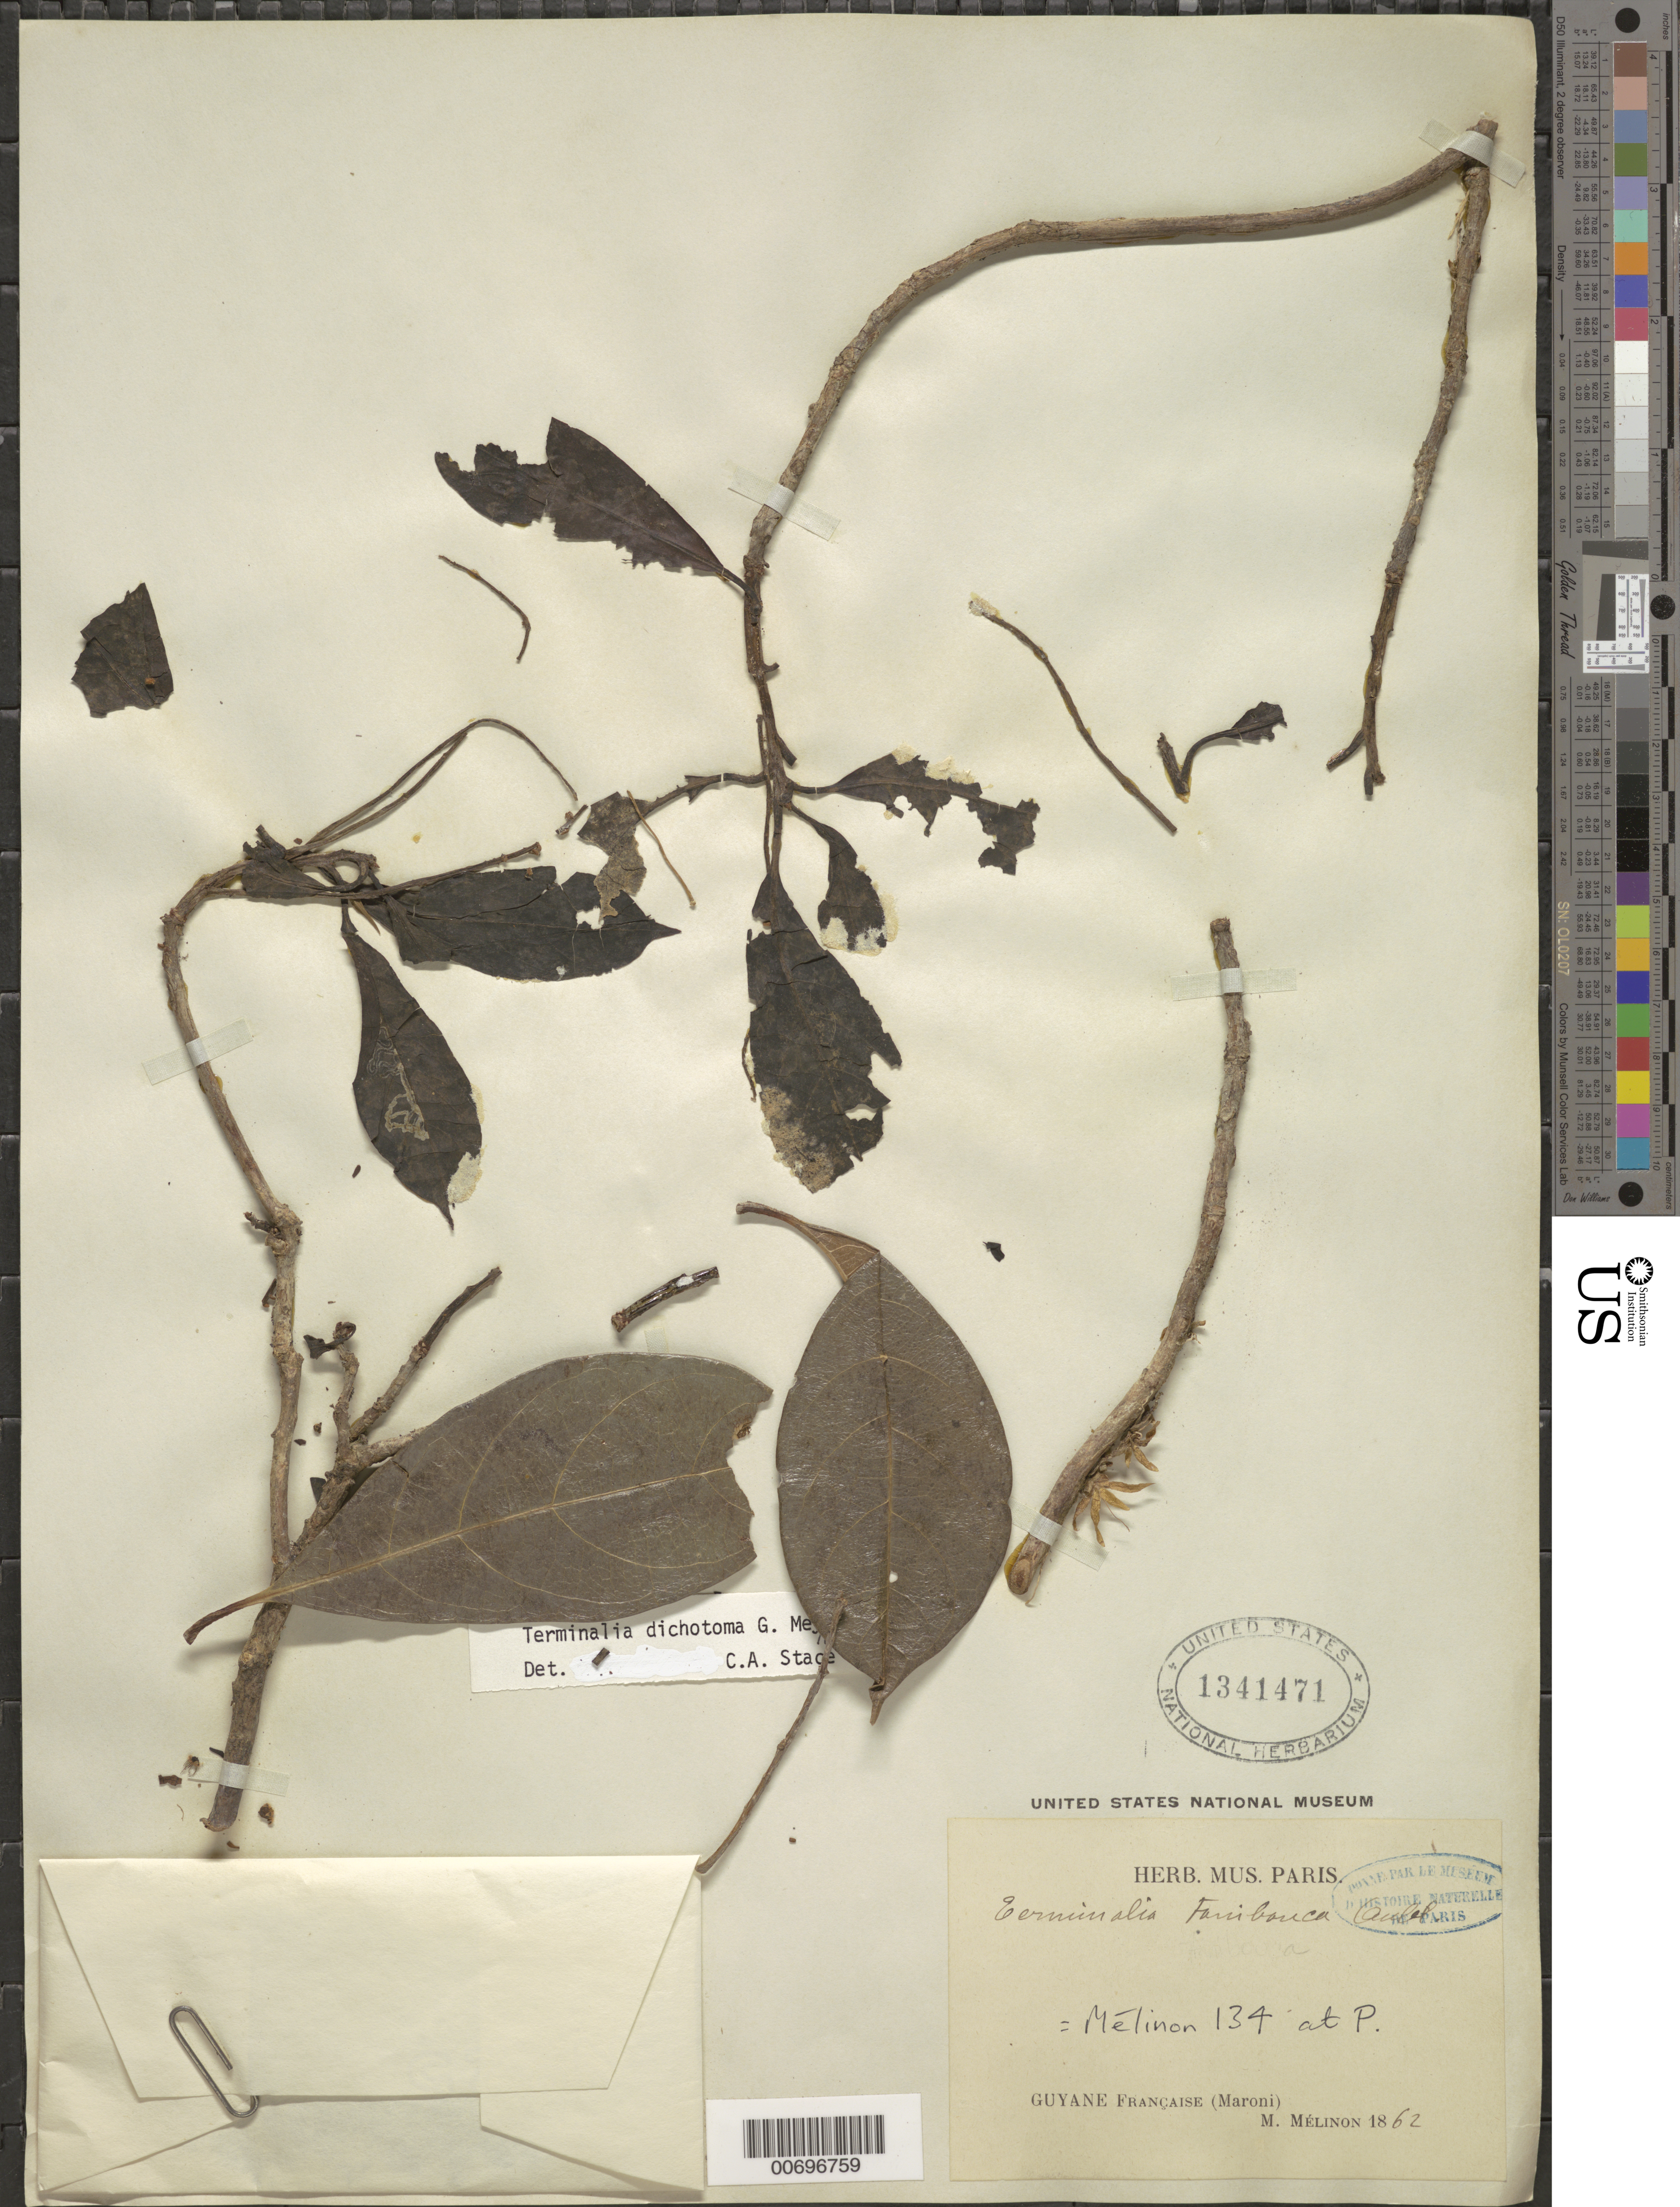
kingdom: Plantae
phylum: Tracheophyta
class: Magnoliopsida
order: Myrtales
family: Combretaceae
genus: Terminalia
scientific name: Terminalia dichotoma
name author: G. Mey.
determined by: Stace, C. A.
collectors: E. Mélinon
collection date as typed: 1862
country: French Guiana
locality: Maroni R.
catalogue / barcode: US 1341471